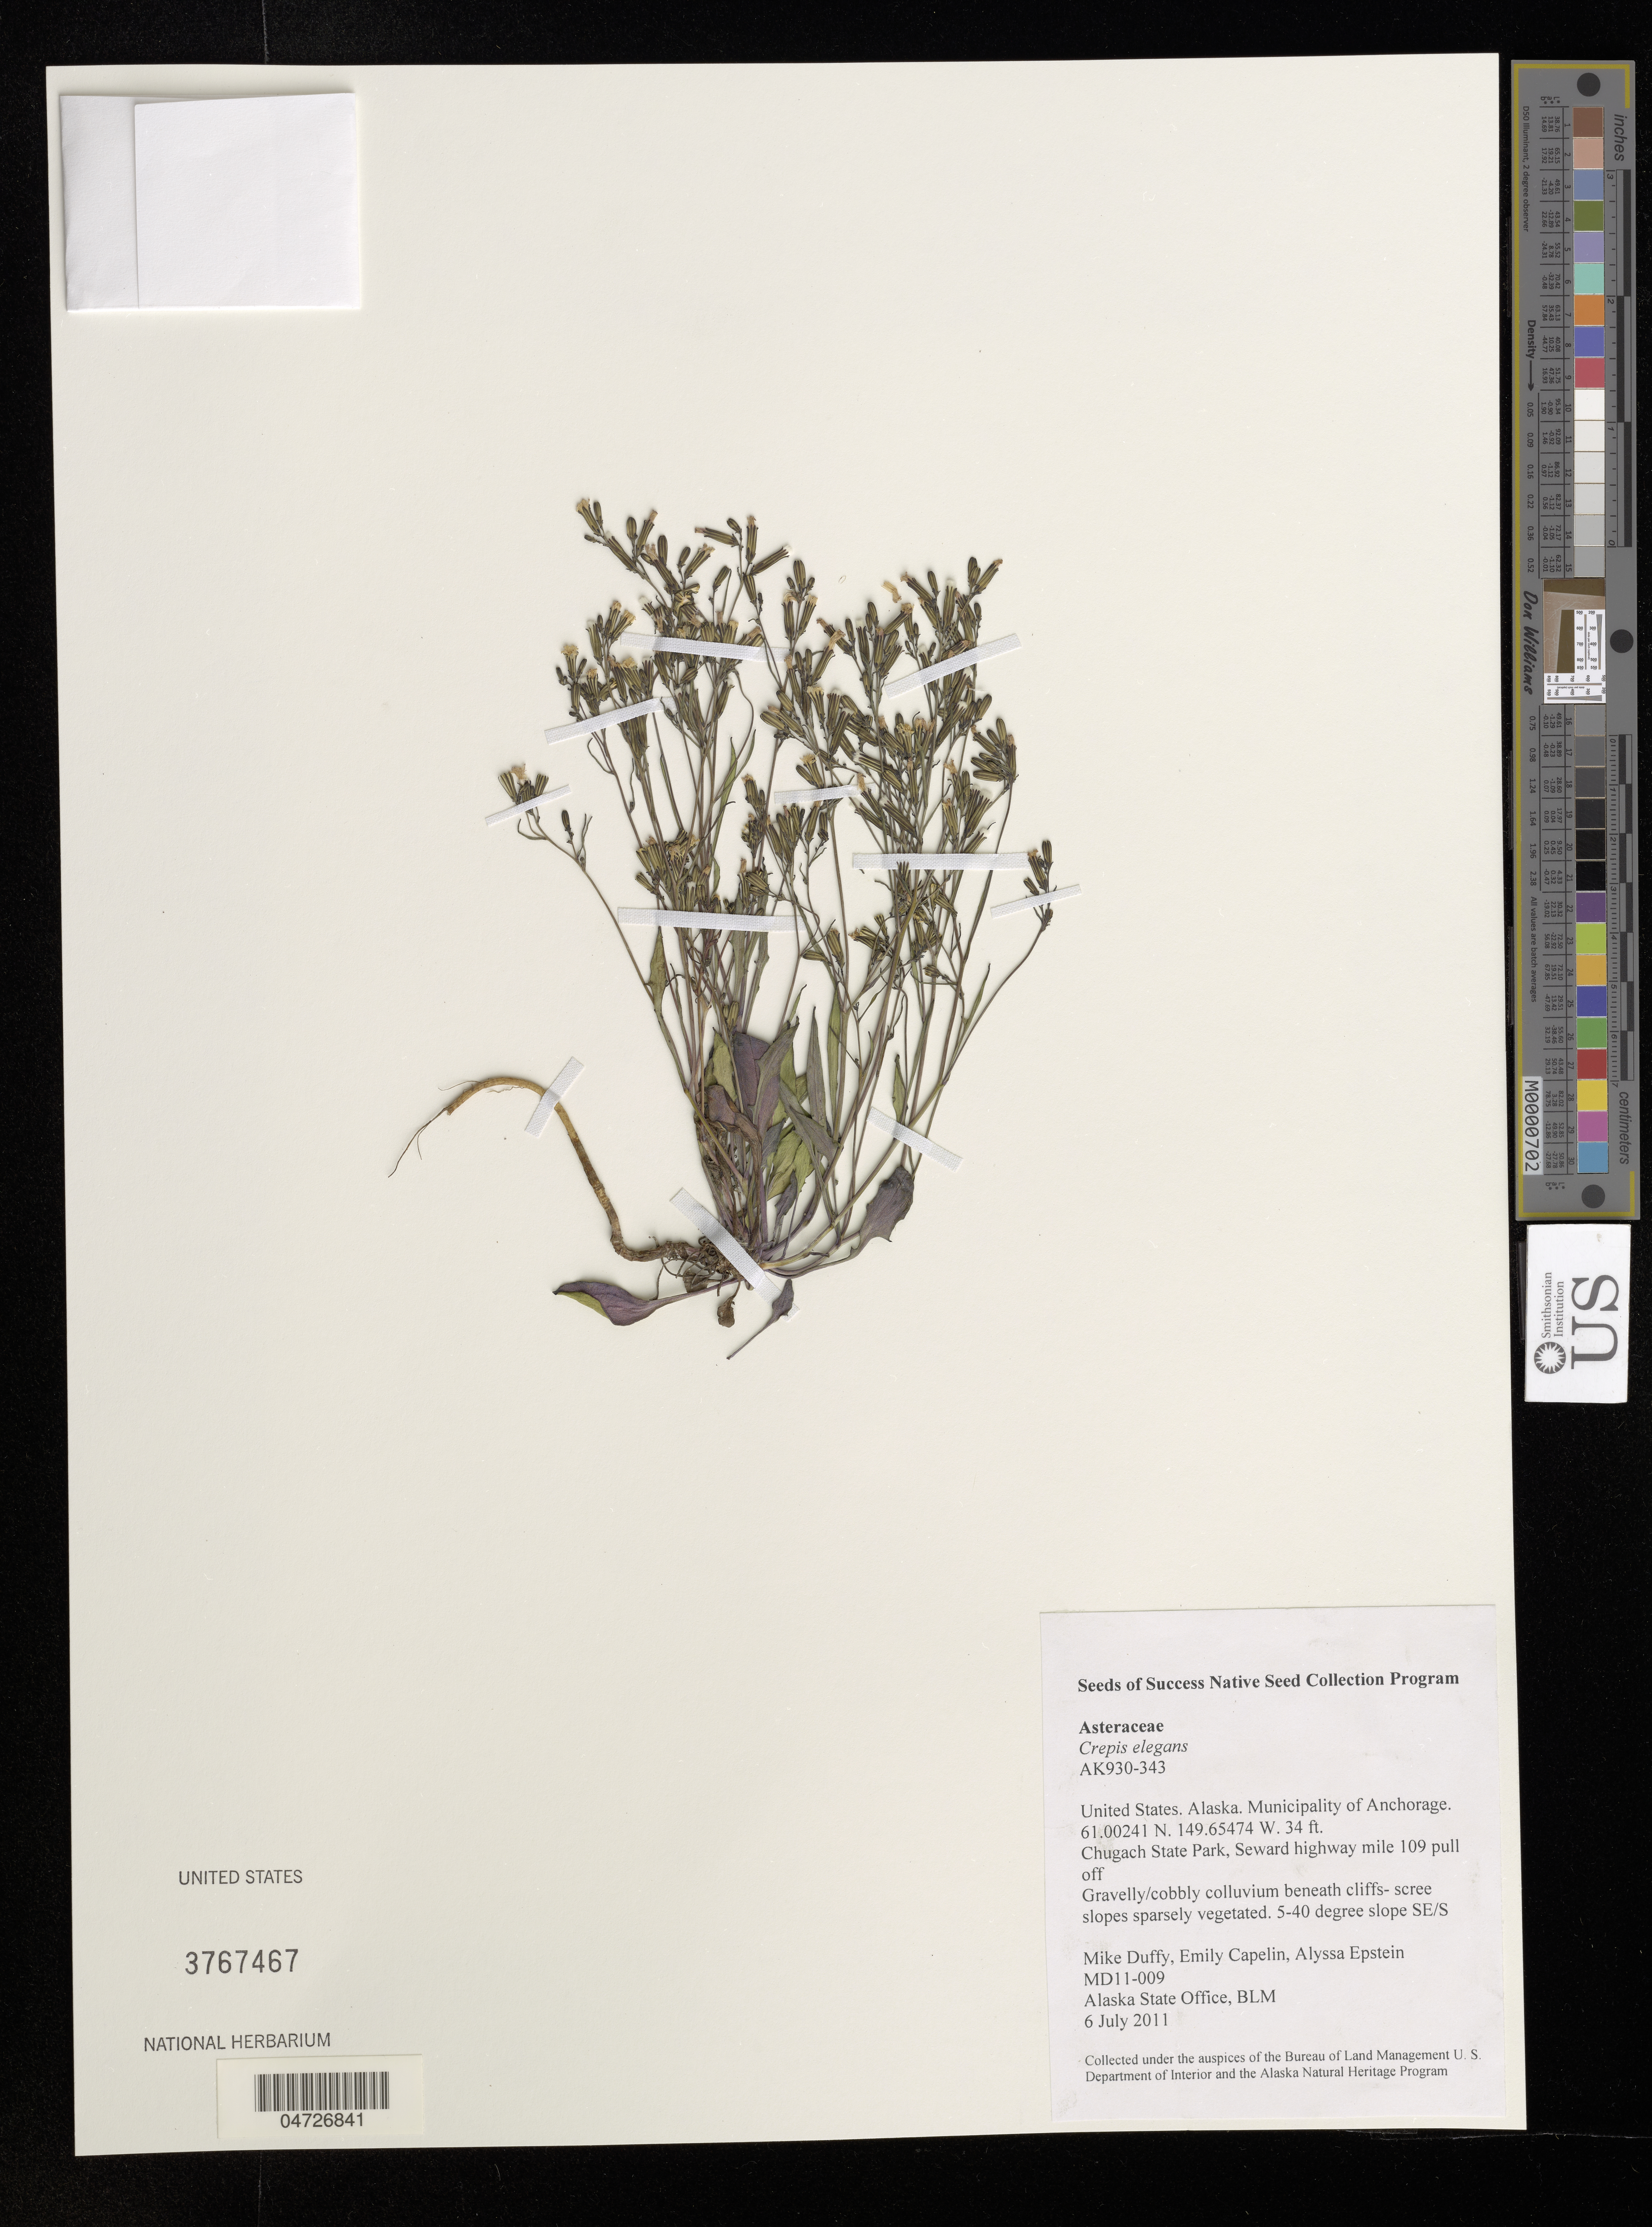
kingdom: Plantae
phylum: Tracheophyta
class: Magnoliopsida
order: Asterales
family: Asteraceae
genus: Crepis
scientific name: Crepis elegans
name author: Hook.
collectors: M. Duffy, E. Capelin & A. Epstein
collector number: MD11-009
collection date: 2011-07-06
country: United States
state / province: Alaska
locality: Municipality of Anchorage. Chugach State Park, Seward highway mile 109 pull off.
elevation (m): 10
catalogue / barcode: US 3767467